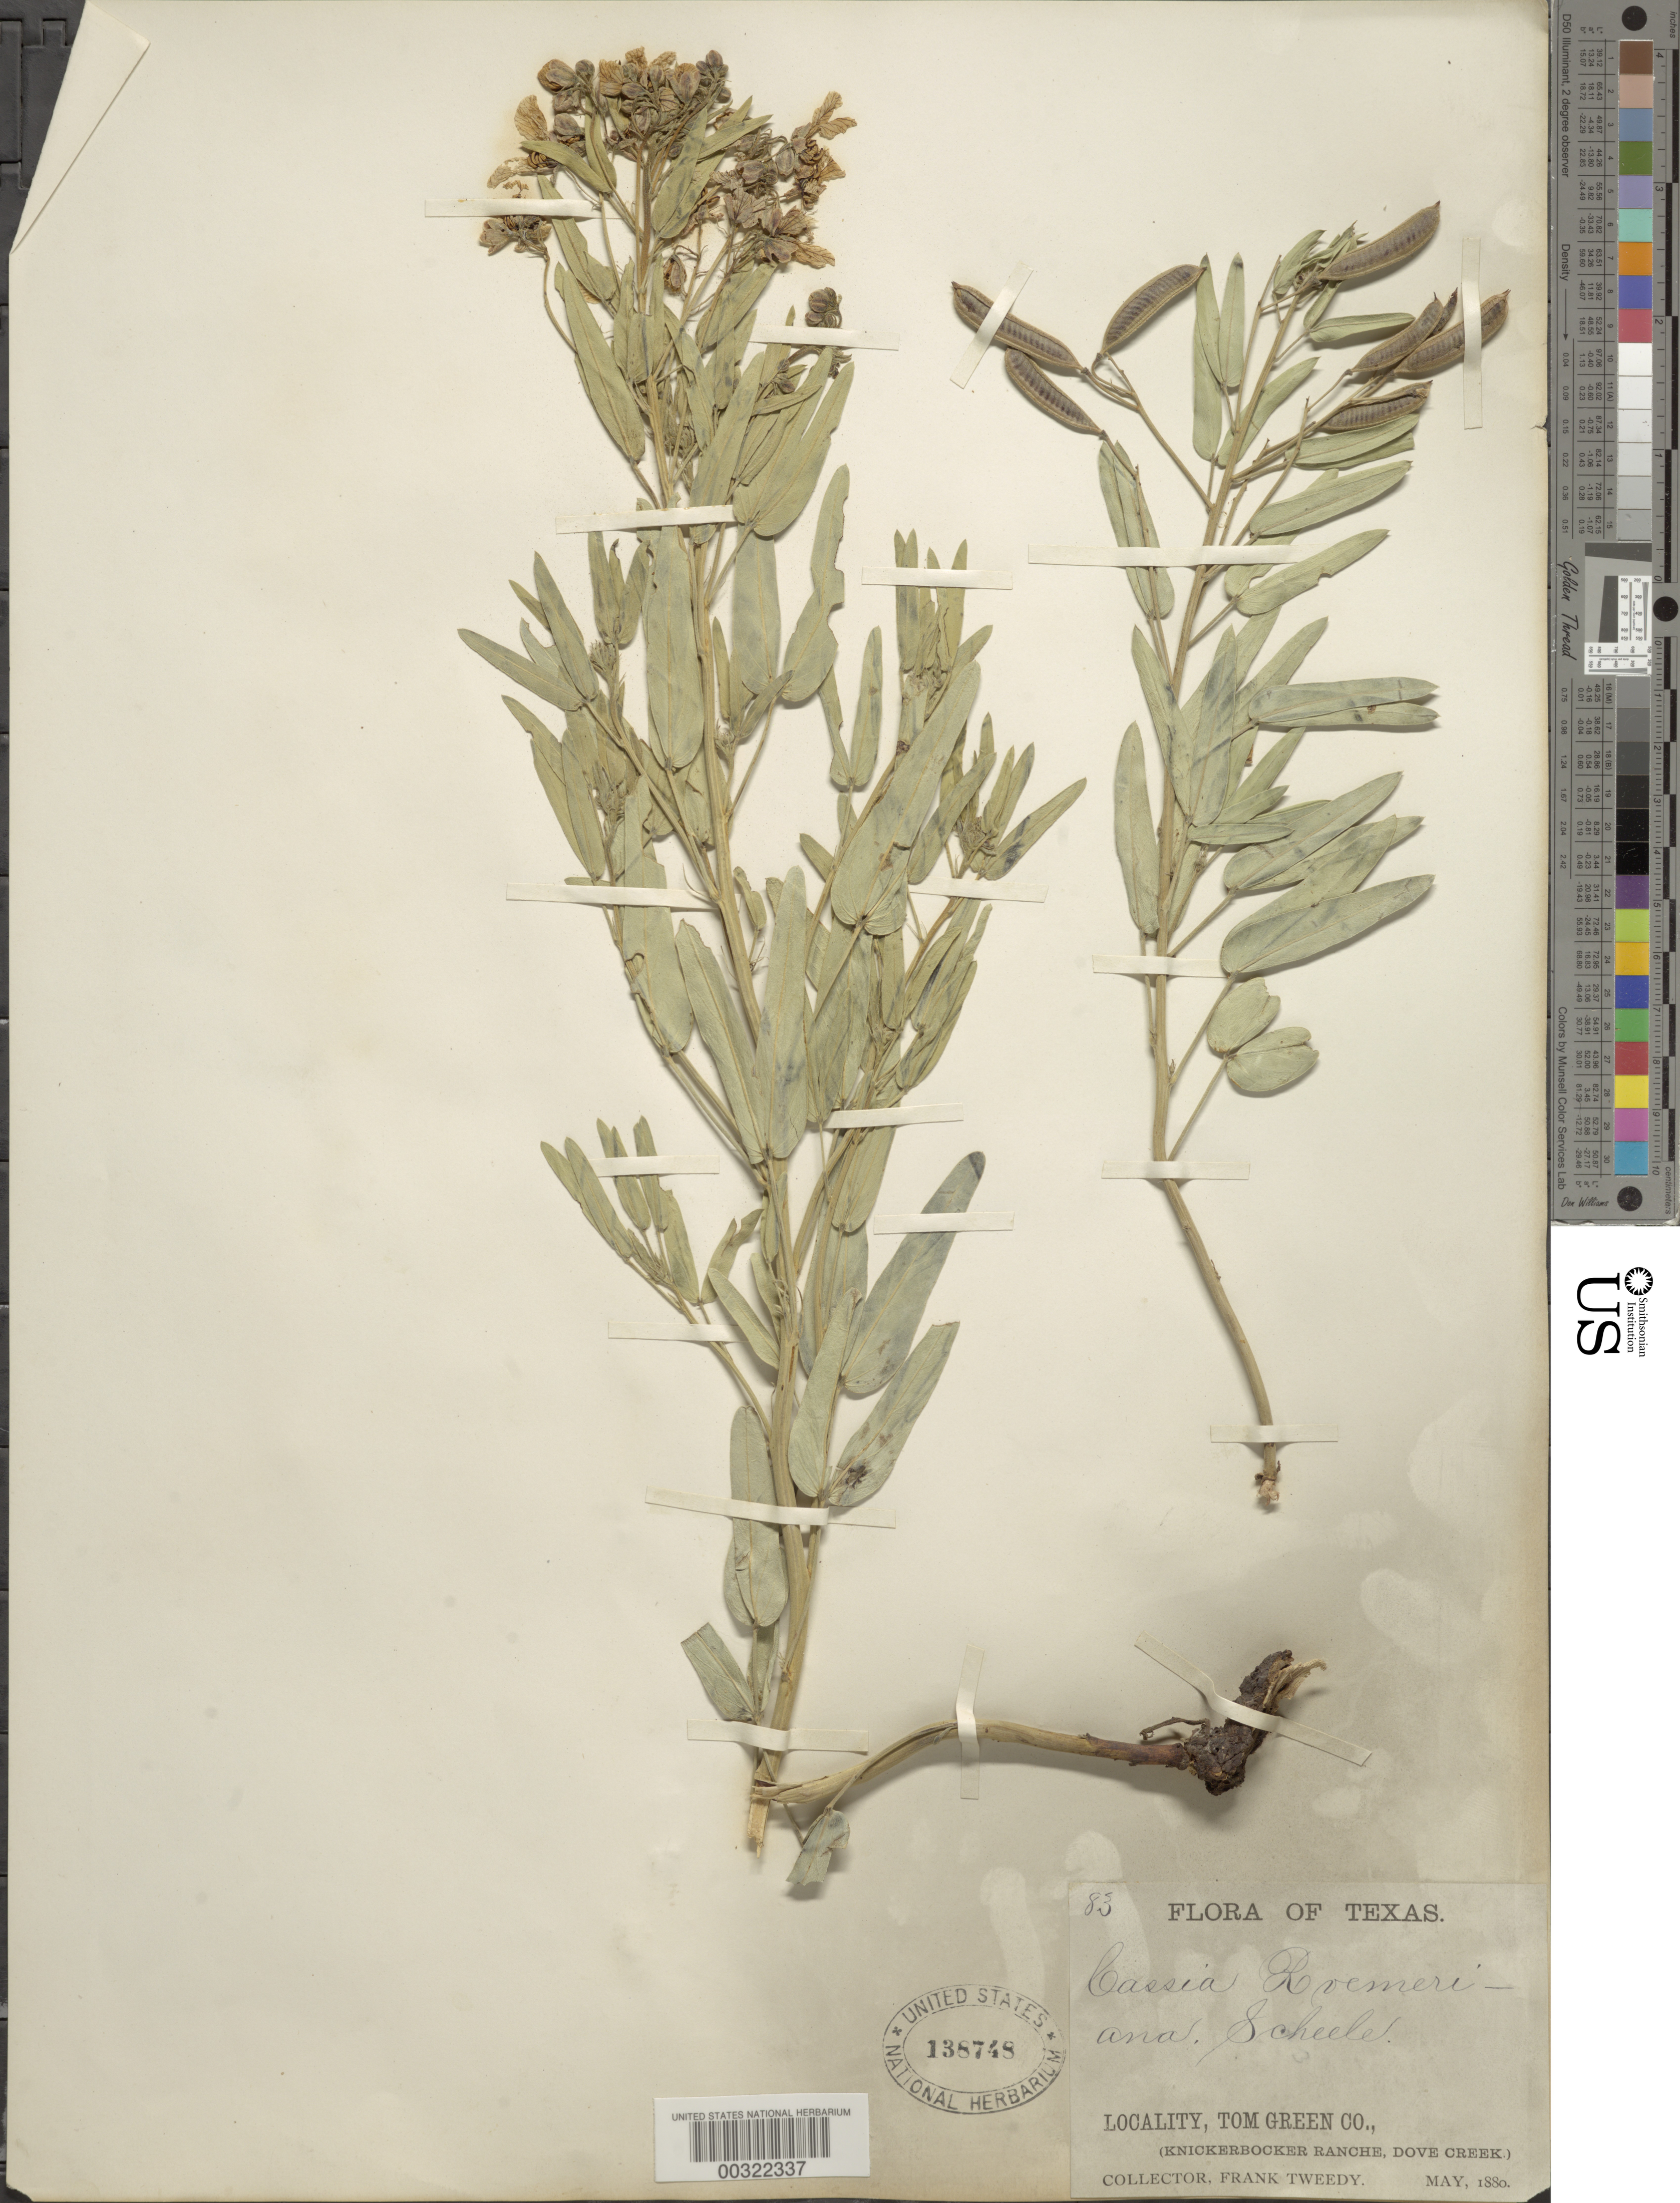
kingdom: Plantae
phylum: Tracheophyta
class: Magnoliopsida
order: Fabales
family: Fabaceae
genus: Senna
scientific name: Senna roemeriana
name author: (Scheele) H.S. Irwin & Barneby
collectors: F. Tweedy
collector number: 83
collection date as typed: May 1880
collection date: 1880-05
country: United States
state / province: Texas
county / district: Tom Green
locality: Knickerbocker Ranche, Dove Creek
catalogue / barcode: US 138748